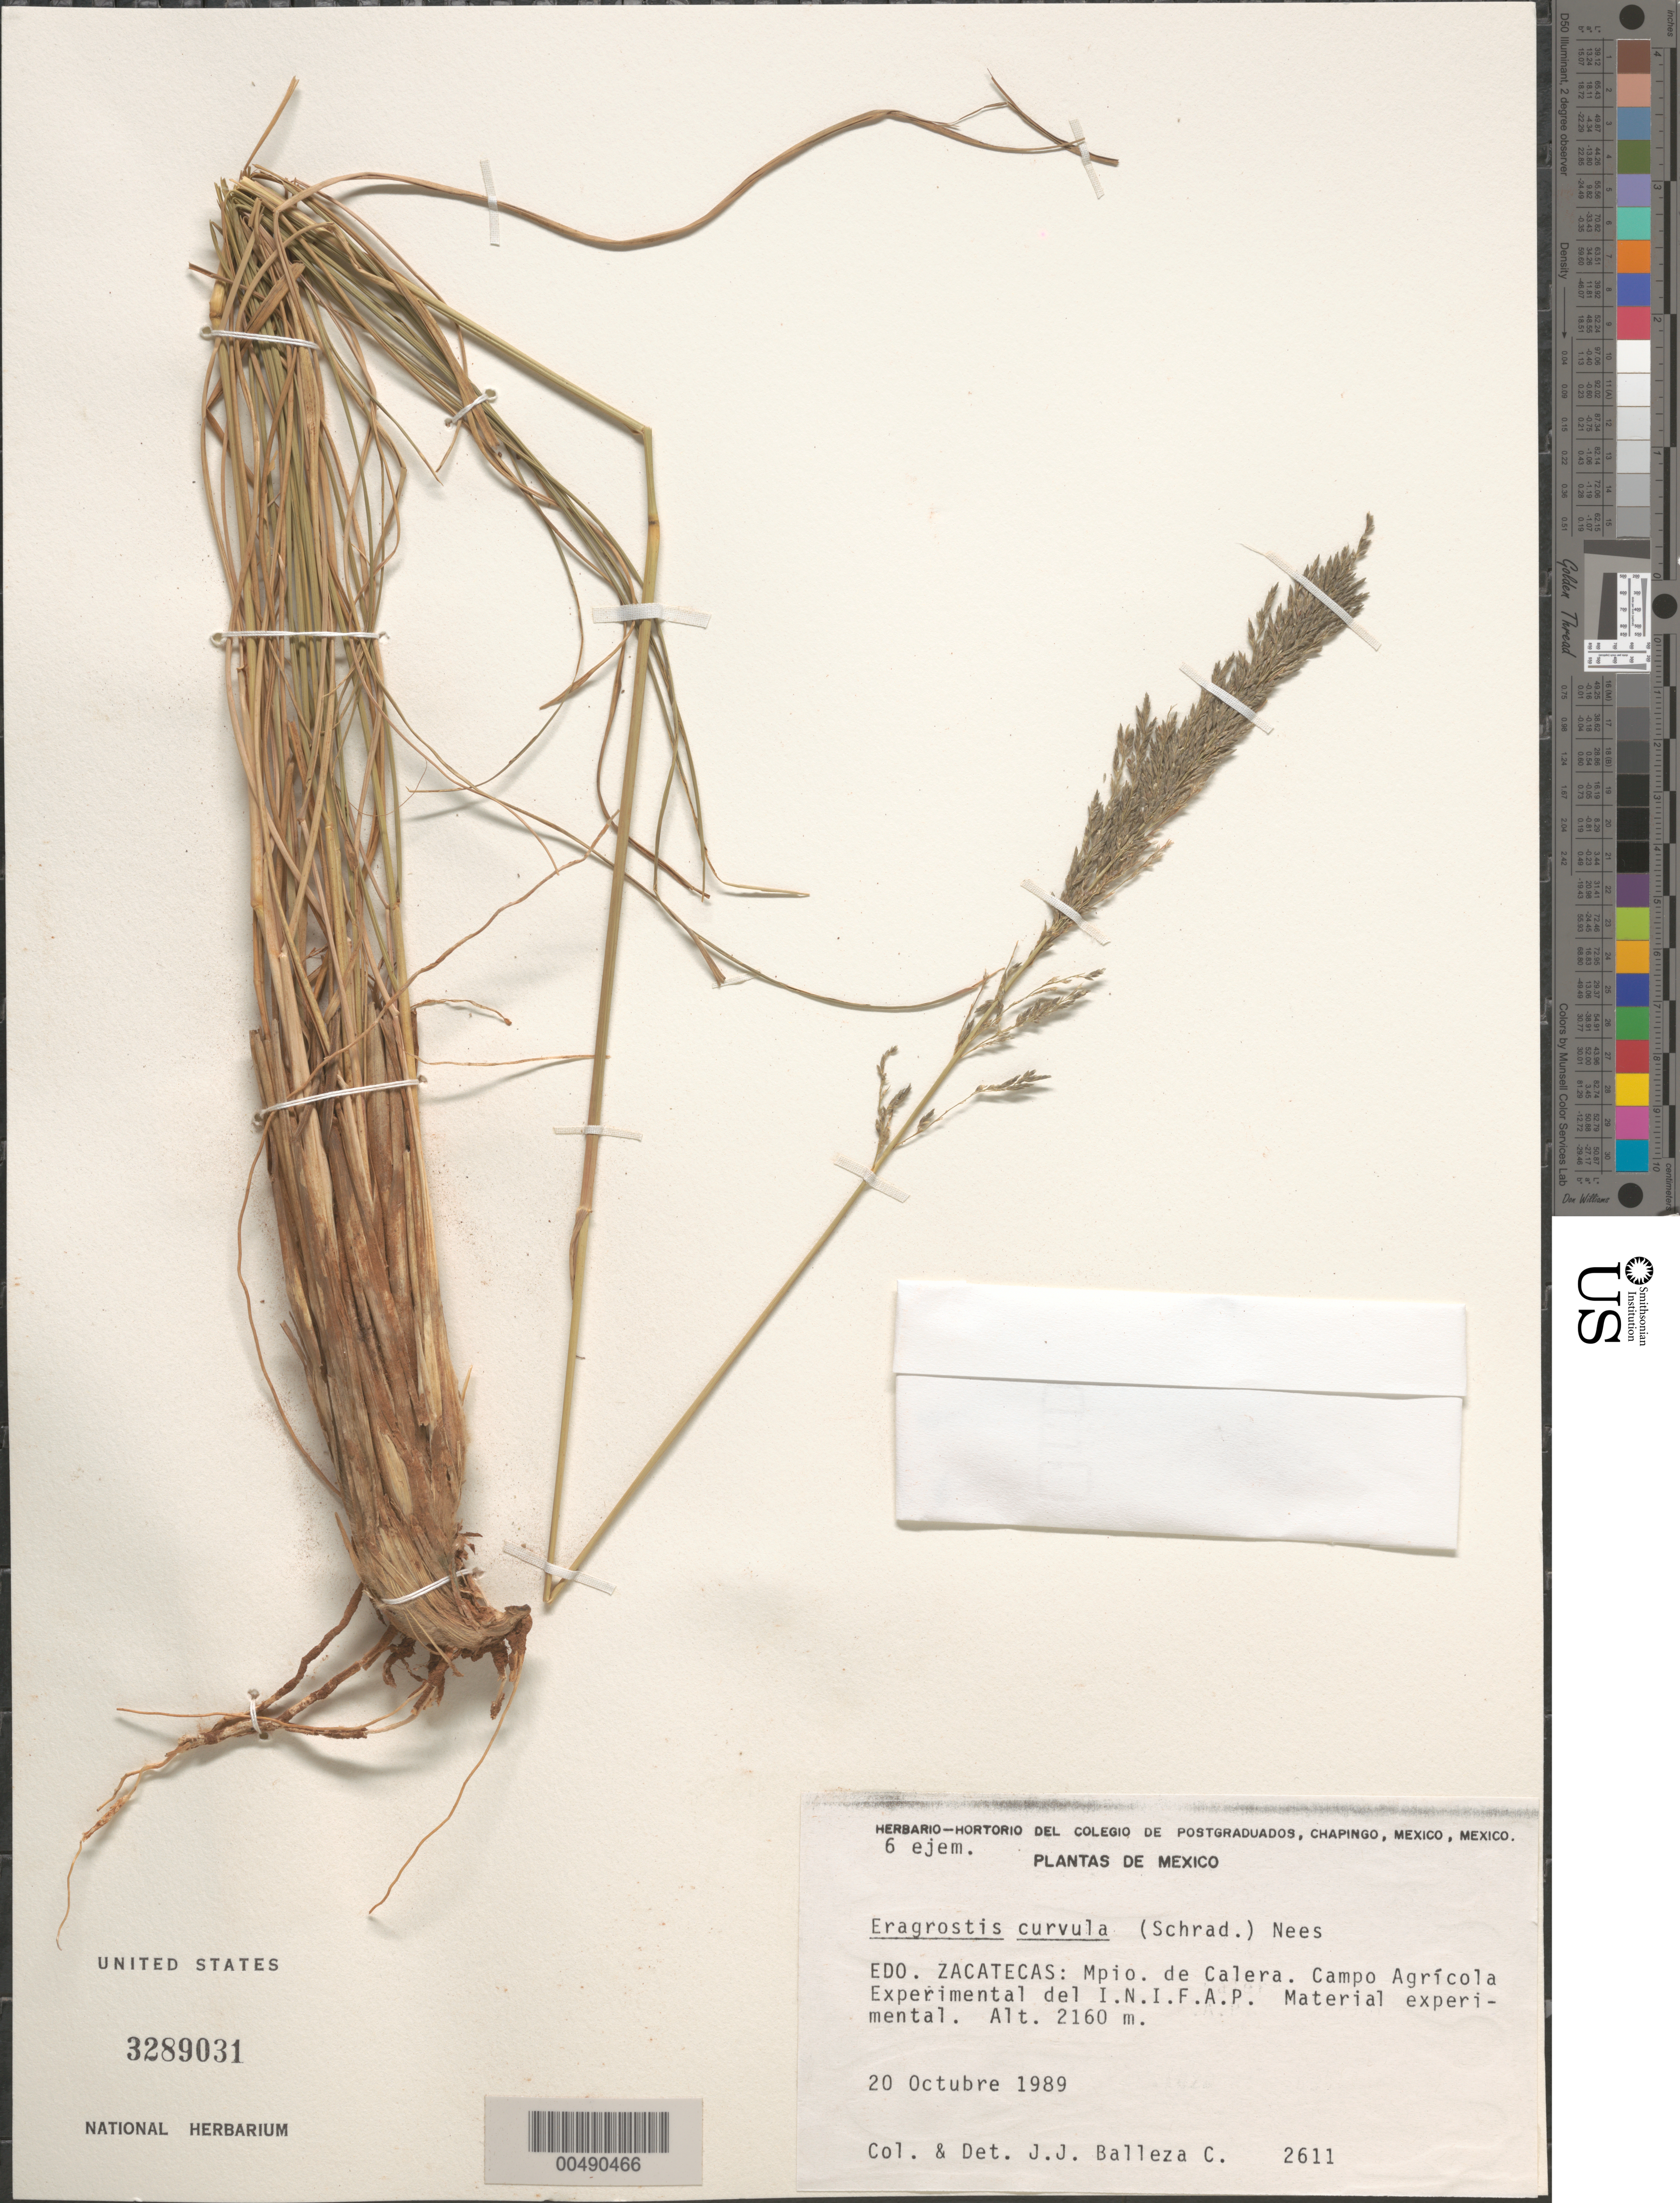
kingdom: Plantae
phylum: Tracheophyta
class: Liliopsida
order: Poales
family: Poaceae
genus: Eragrostis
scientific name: Eragrostis curvula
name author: (Schrad.) Nees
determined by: Balleza C., J. J.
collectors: J. J. Balleza C.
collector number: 2611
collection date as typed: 20 Oct 1989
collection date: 1989-10-20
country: Mexico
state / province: Zacatecas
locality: Calera Mun., Campo Agrícola Experimental del I.N.I.F.A.P.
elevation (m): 2160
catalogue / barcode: US 3289031